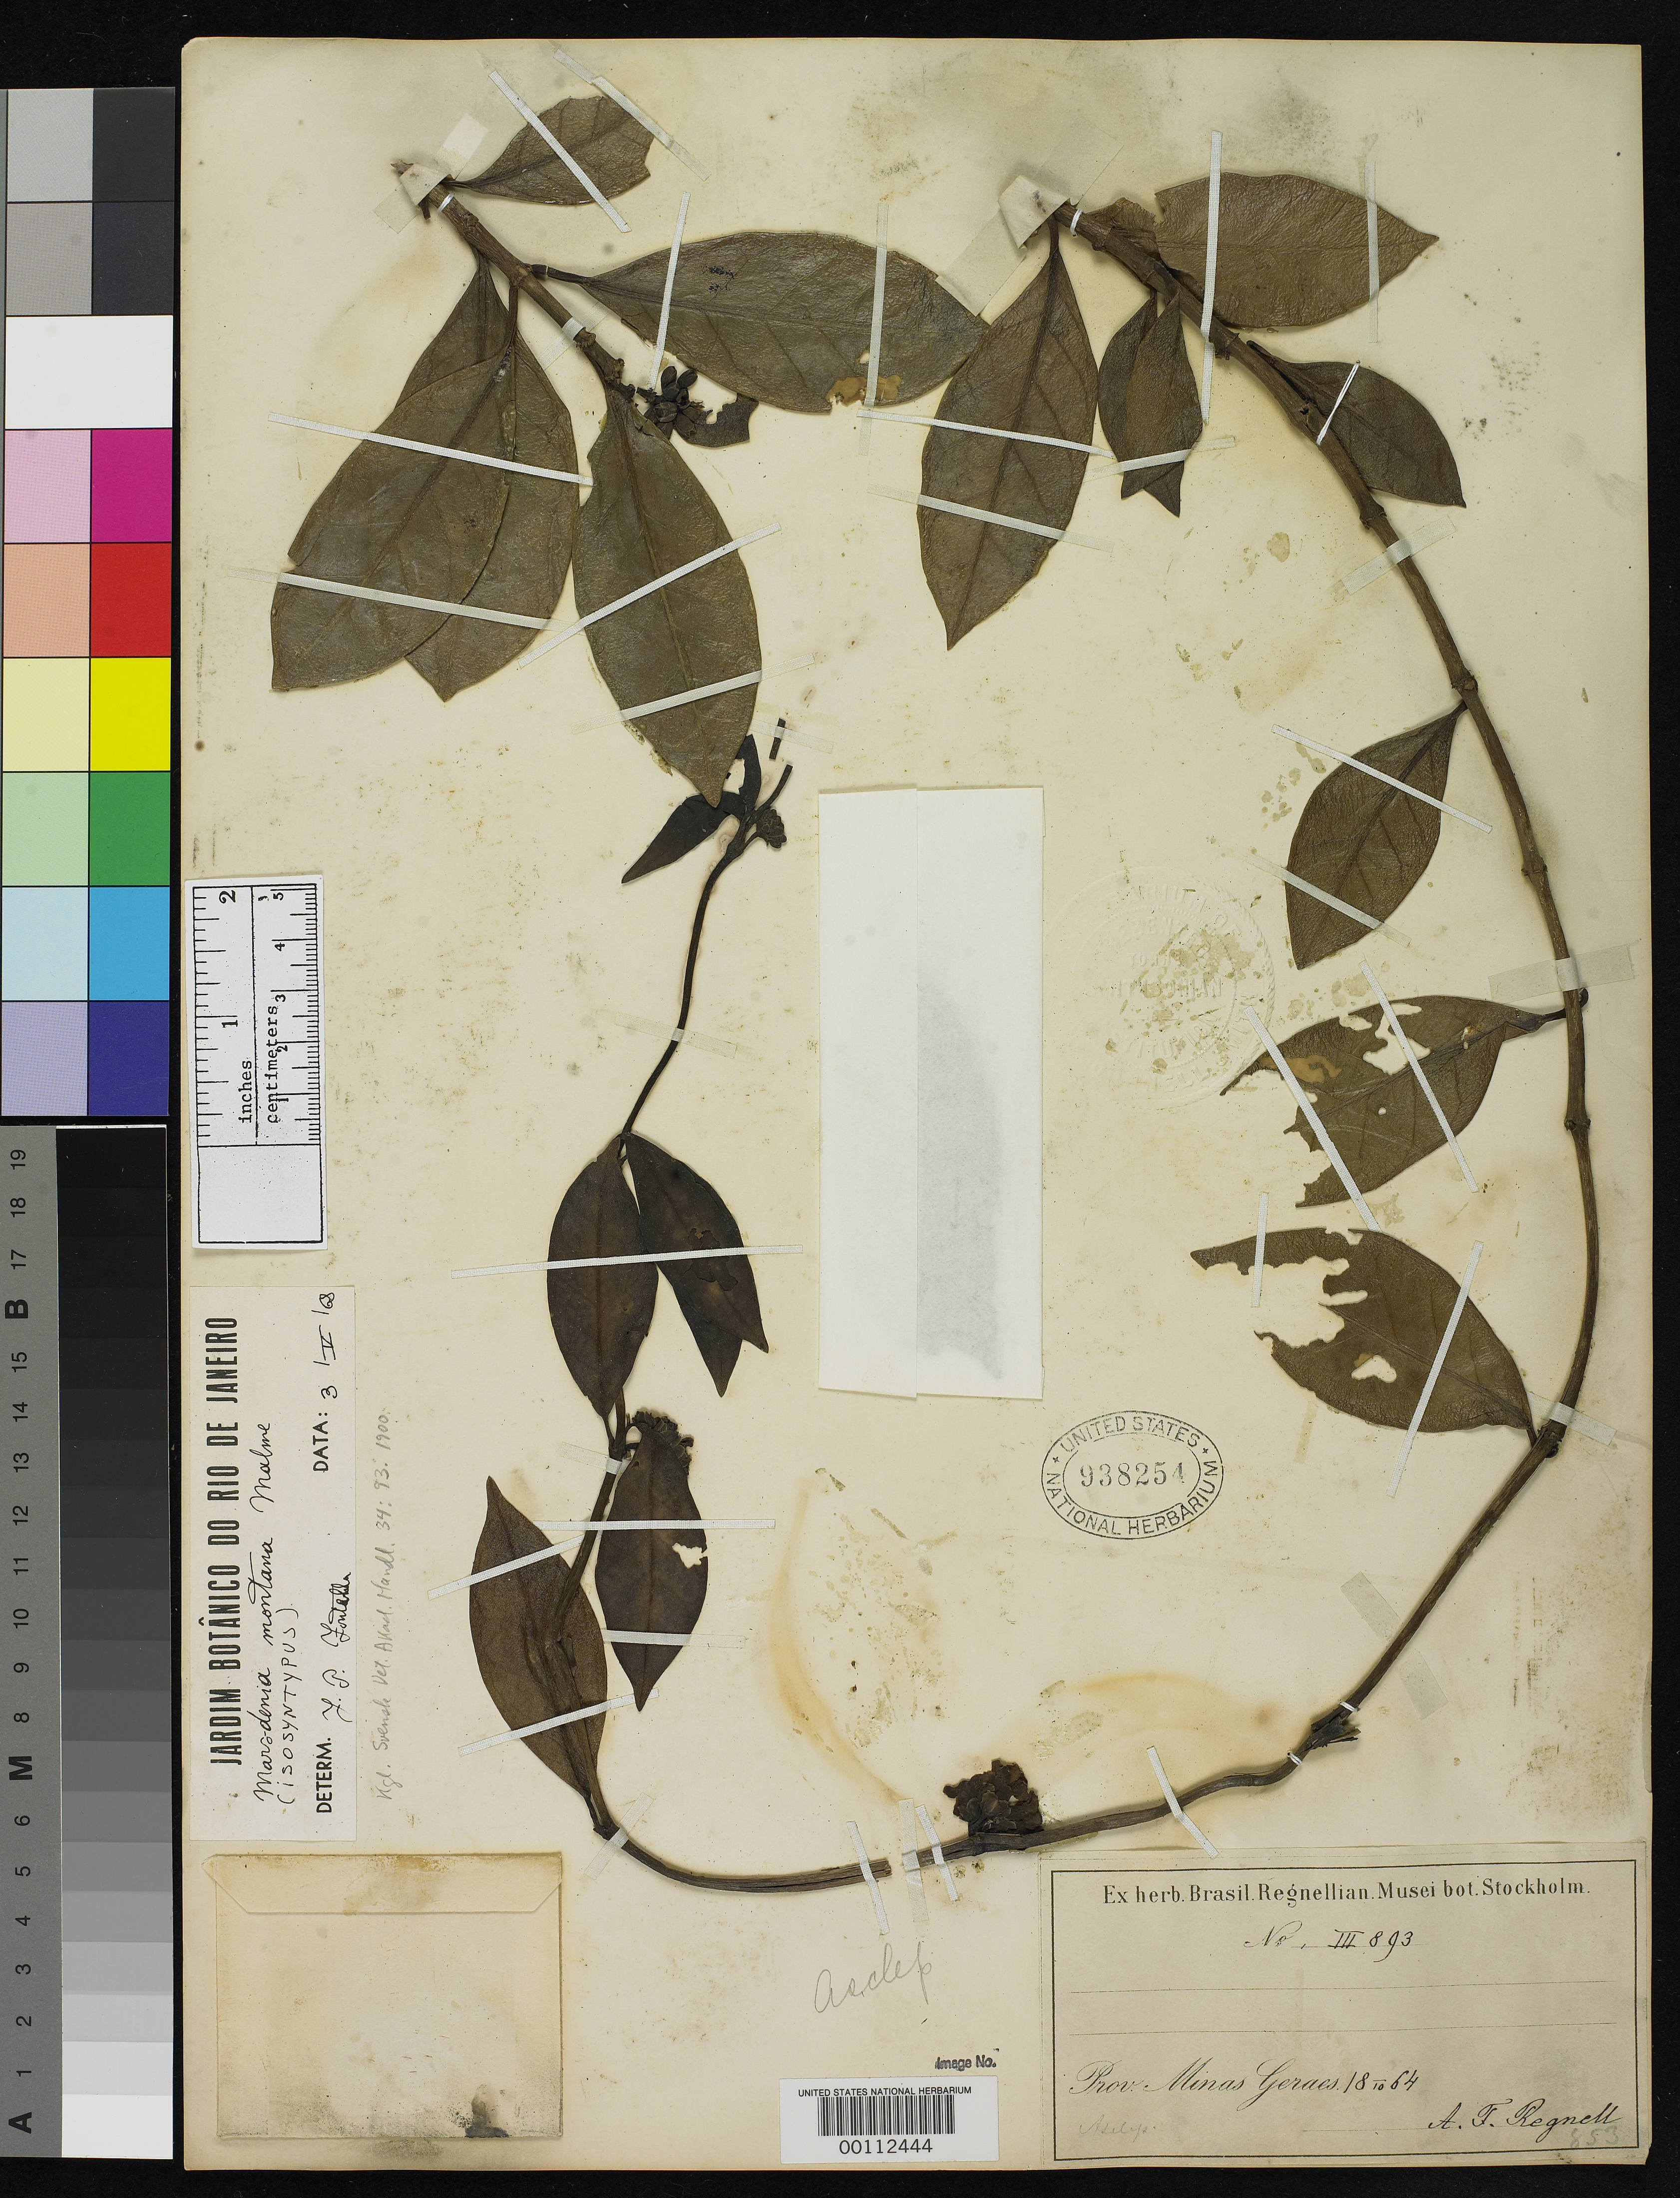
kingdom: Plantae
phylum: Tracheophyta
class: Magnoliopsida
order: Gentianales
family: Apocynaceae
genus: Marsdenia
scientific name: Marsdenia montana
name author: Malme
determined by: Fontella, F. B.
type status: Isosyntype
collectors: A. F. Regnell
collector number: III 893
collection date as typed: Oct 1864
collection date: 1864-10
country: Brazil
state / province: Minas Gerais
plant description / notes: Protologue cites "Regnell III: 893. 18/10 64 & 18 29/10 77".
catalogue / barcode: US 938254